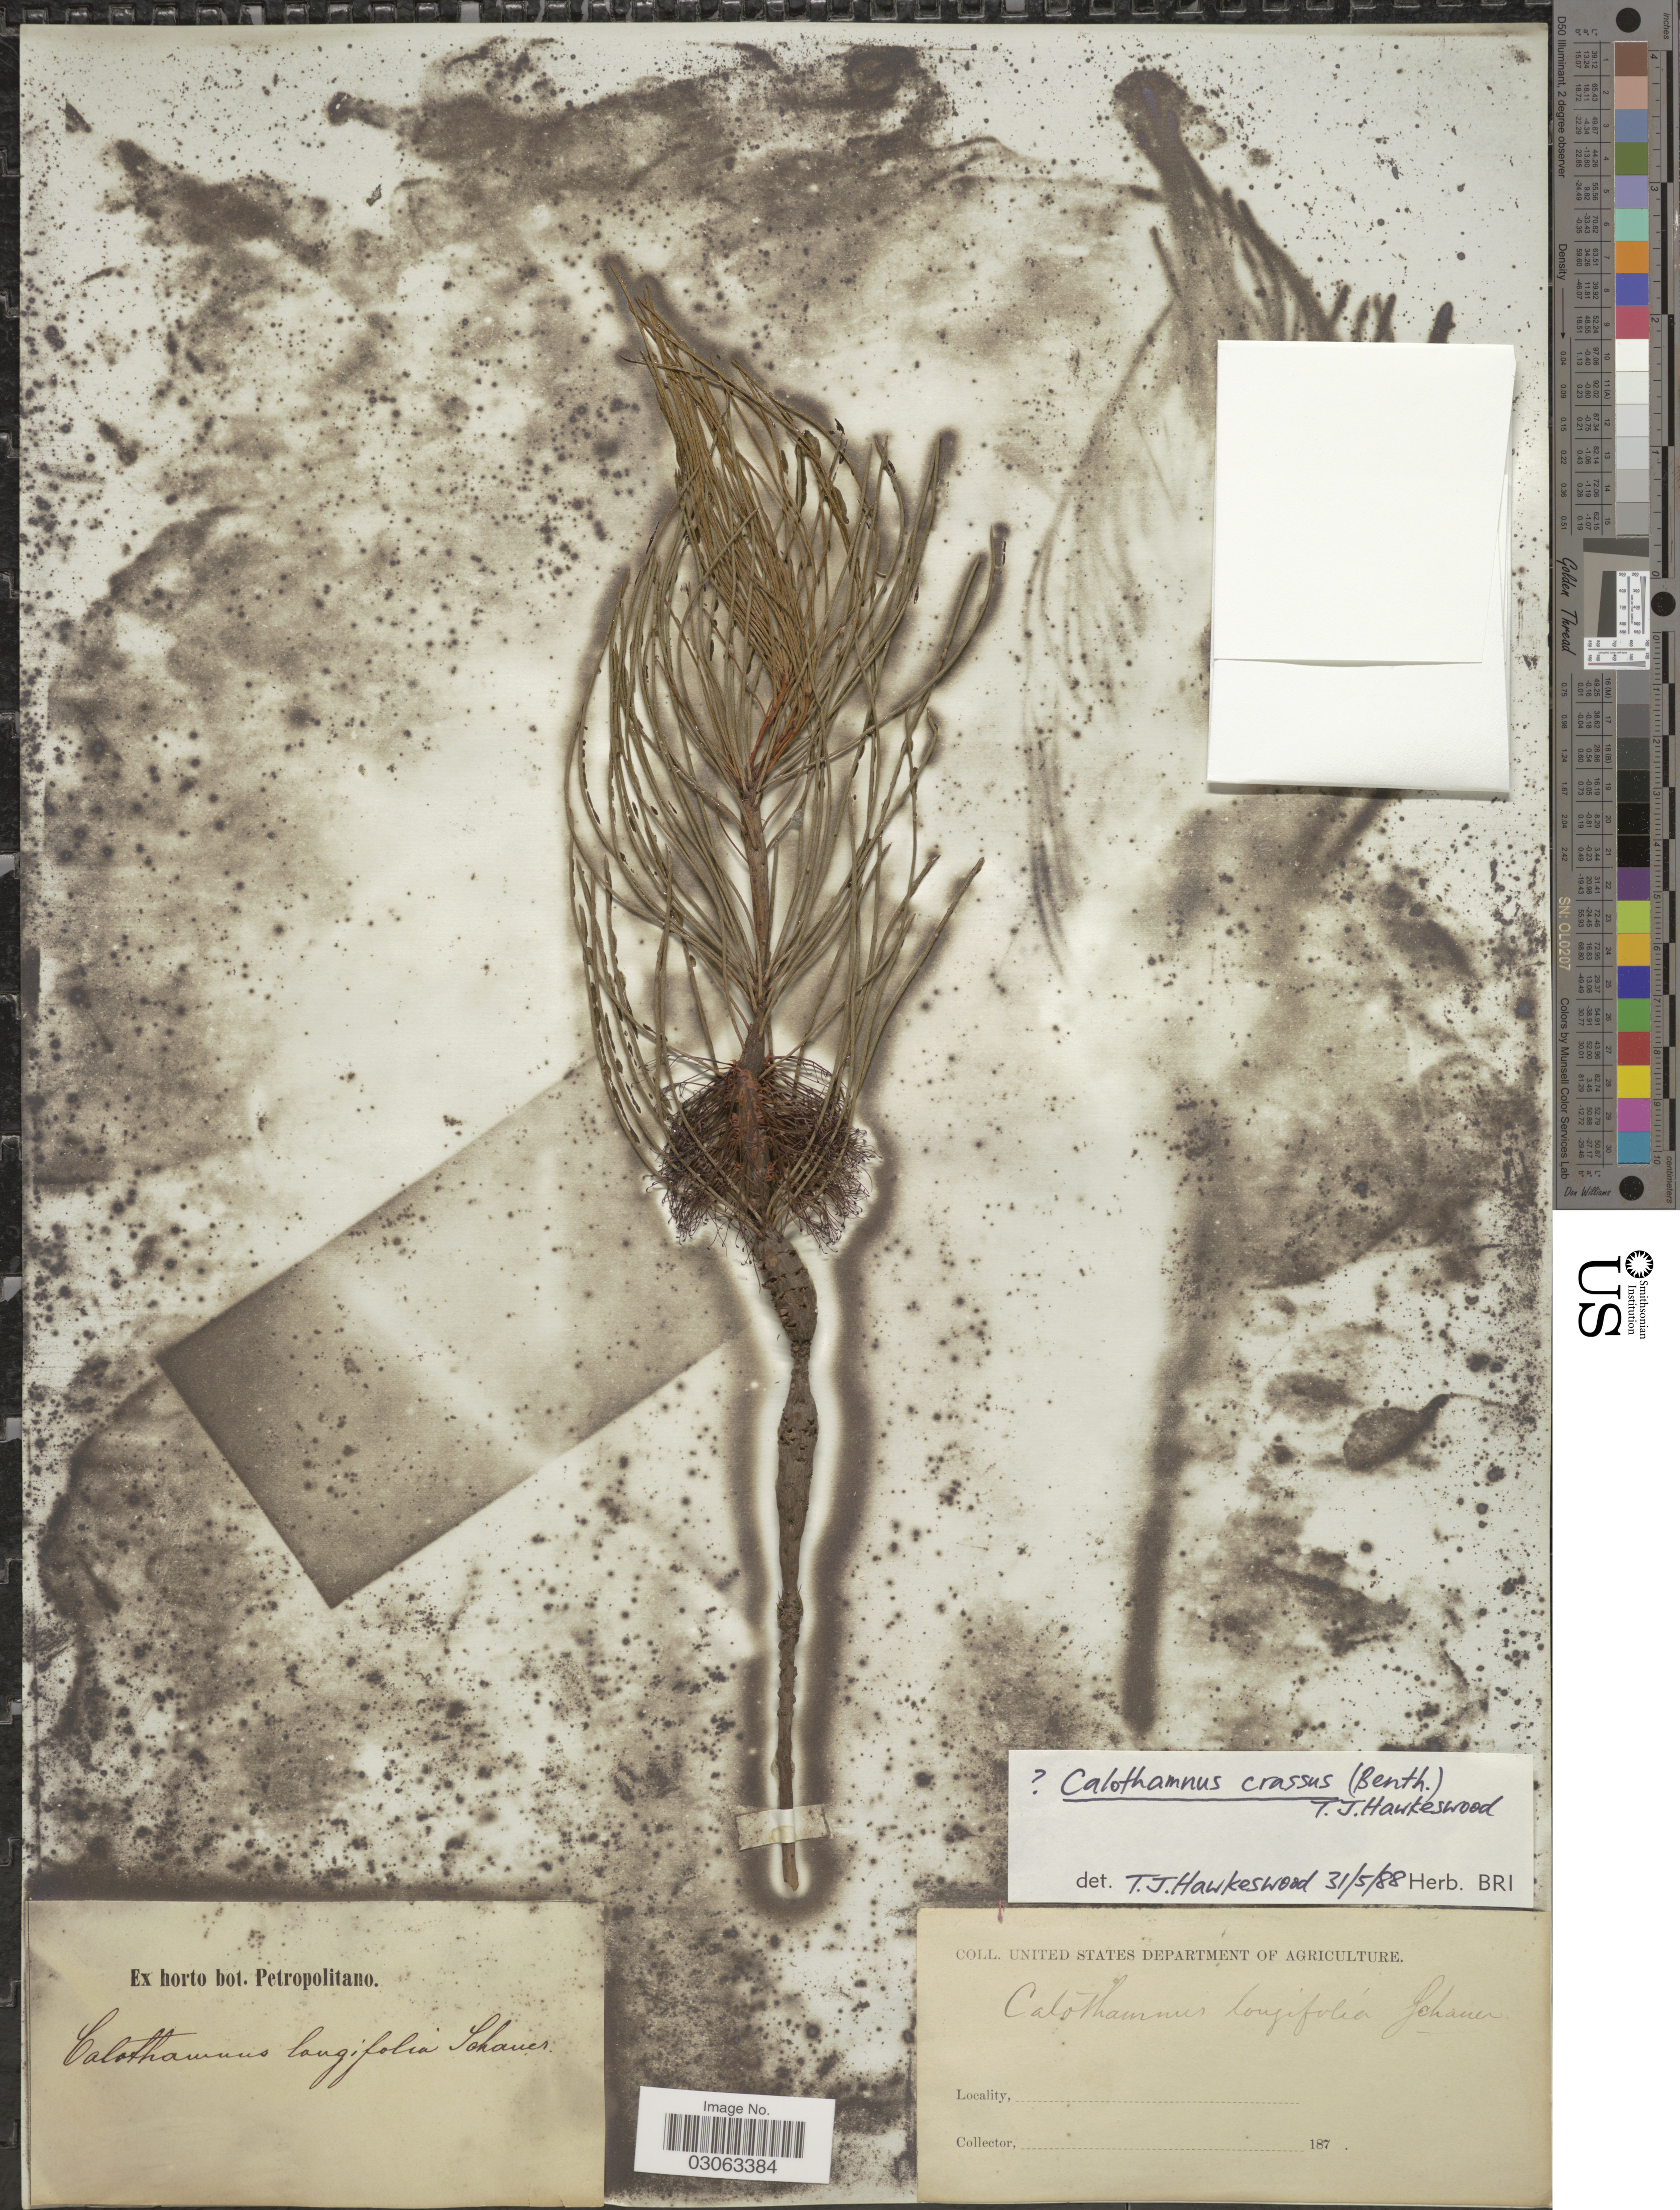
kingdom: Plantae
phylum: Tracheophyta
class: Magnoliopsida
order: Myrtales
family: Myrtaceae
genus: Calothamnus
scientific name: Calothamnus crassus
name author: (Benth.) Hawkeswood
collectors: ex herb. U. S. Department of Agriculture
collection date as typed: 187